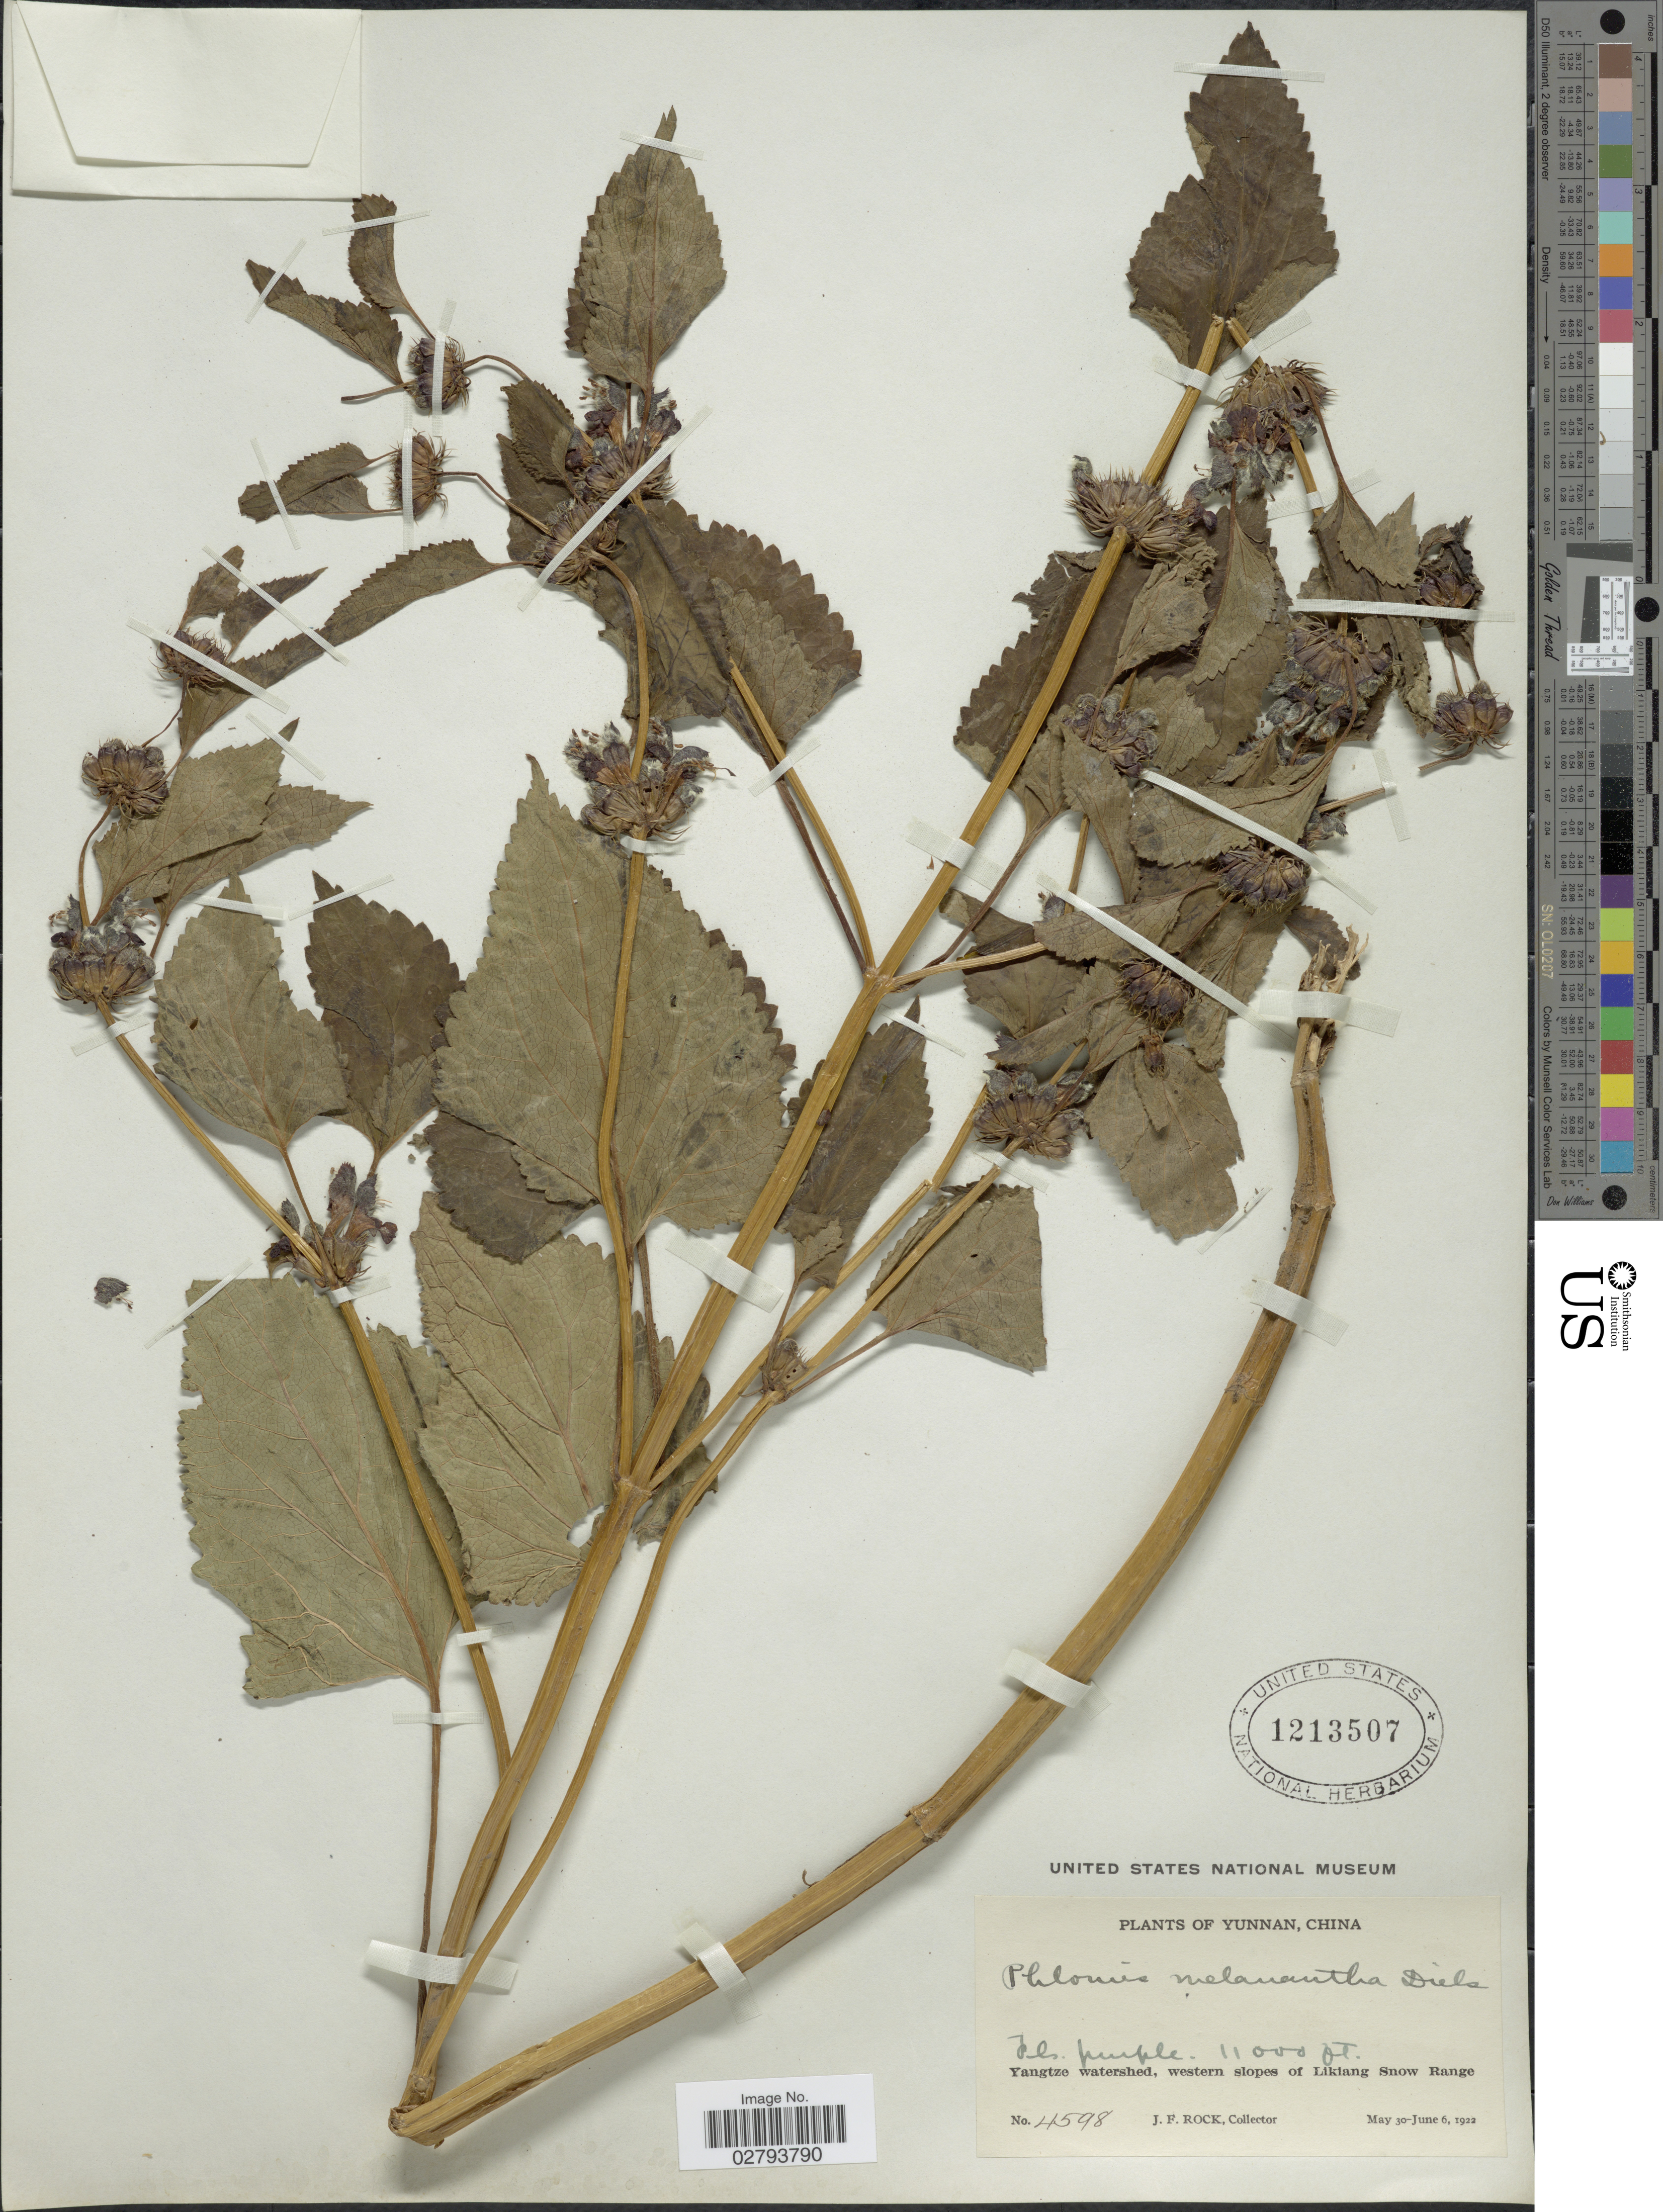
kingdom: Plantae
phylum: Tracheophyta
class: Magnoliopsida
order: Lamiales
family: Lamiaceae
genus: Phlomoides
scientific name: Phlomoides melanantha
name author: (Diels) Kamelin & Makhm.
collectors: J. Rock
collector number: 4598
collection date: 1912-05-30/1922-06-06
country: China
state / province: Yunnan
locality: Yangtze watershed, western slopes of Likiang Snow Range.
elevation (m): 3353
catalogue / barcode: US 1213507